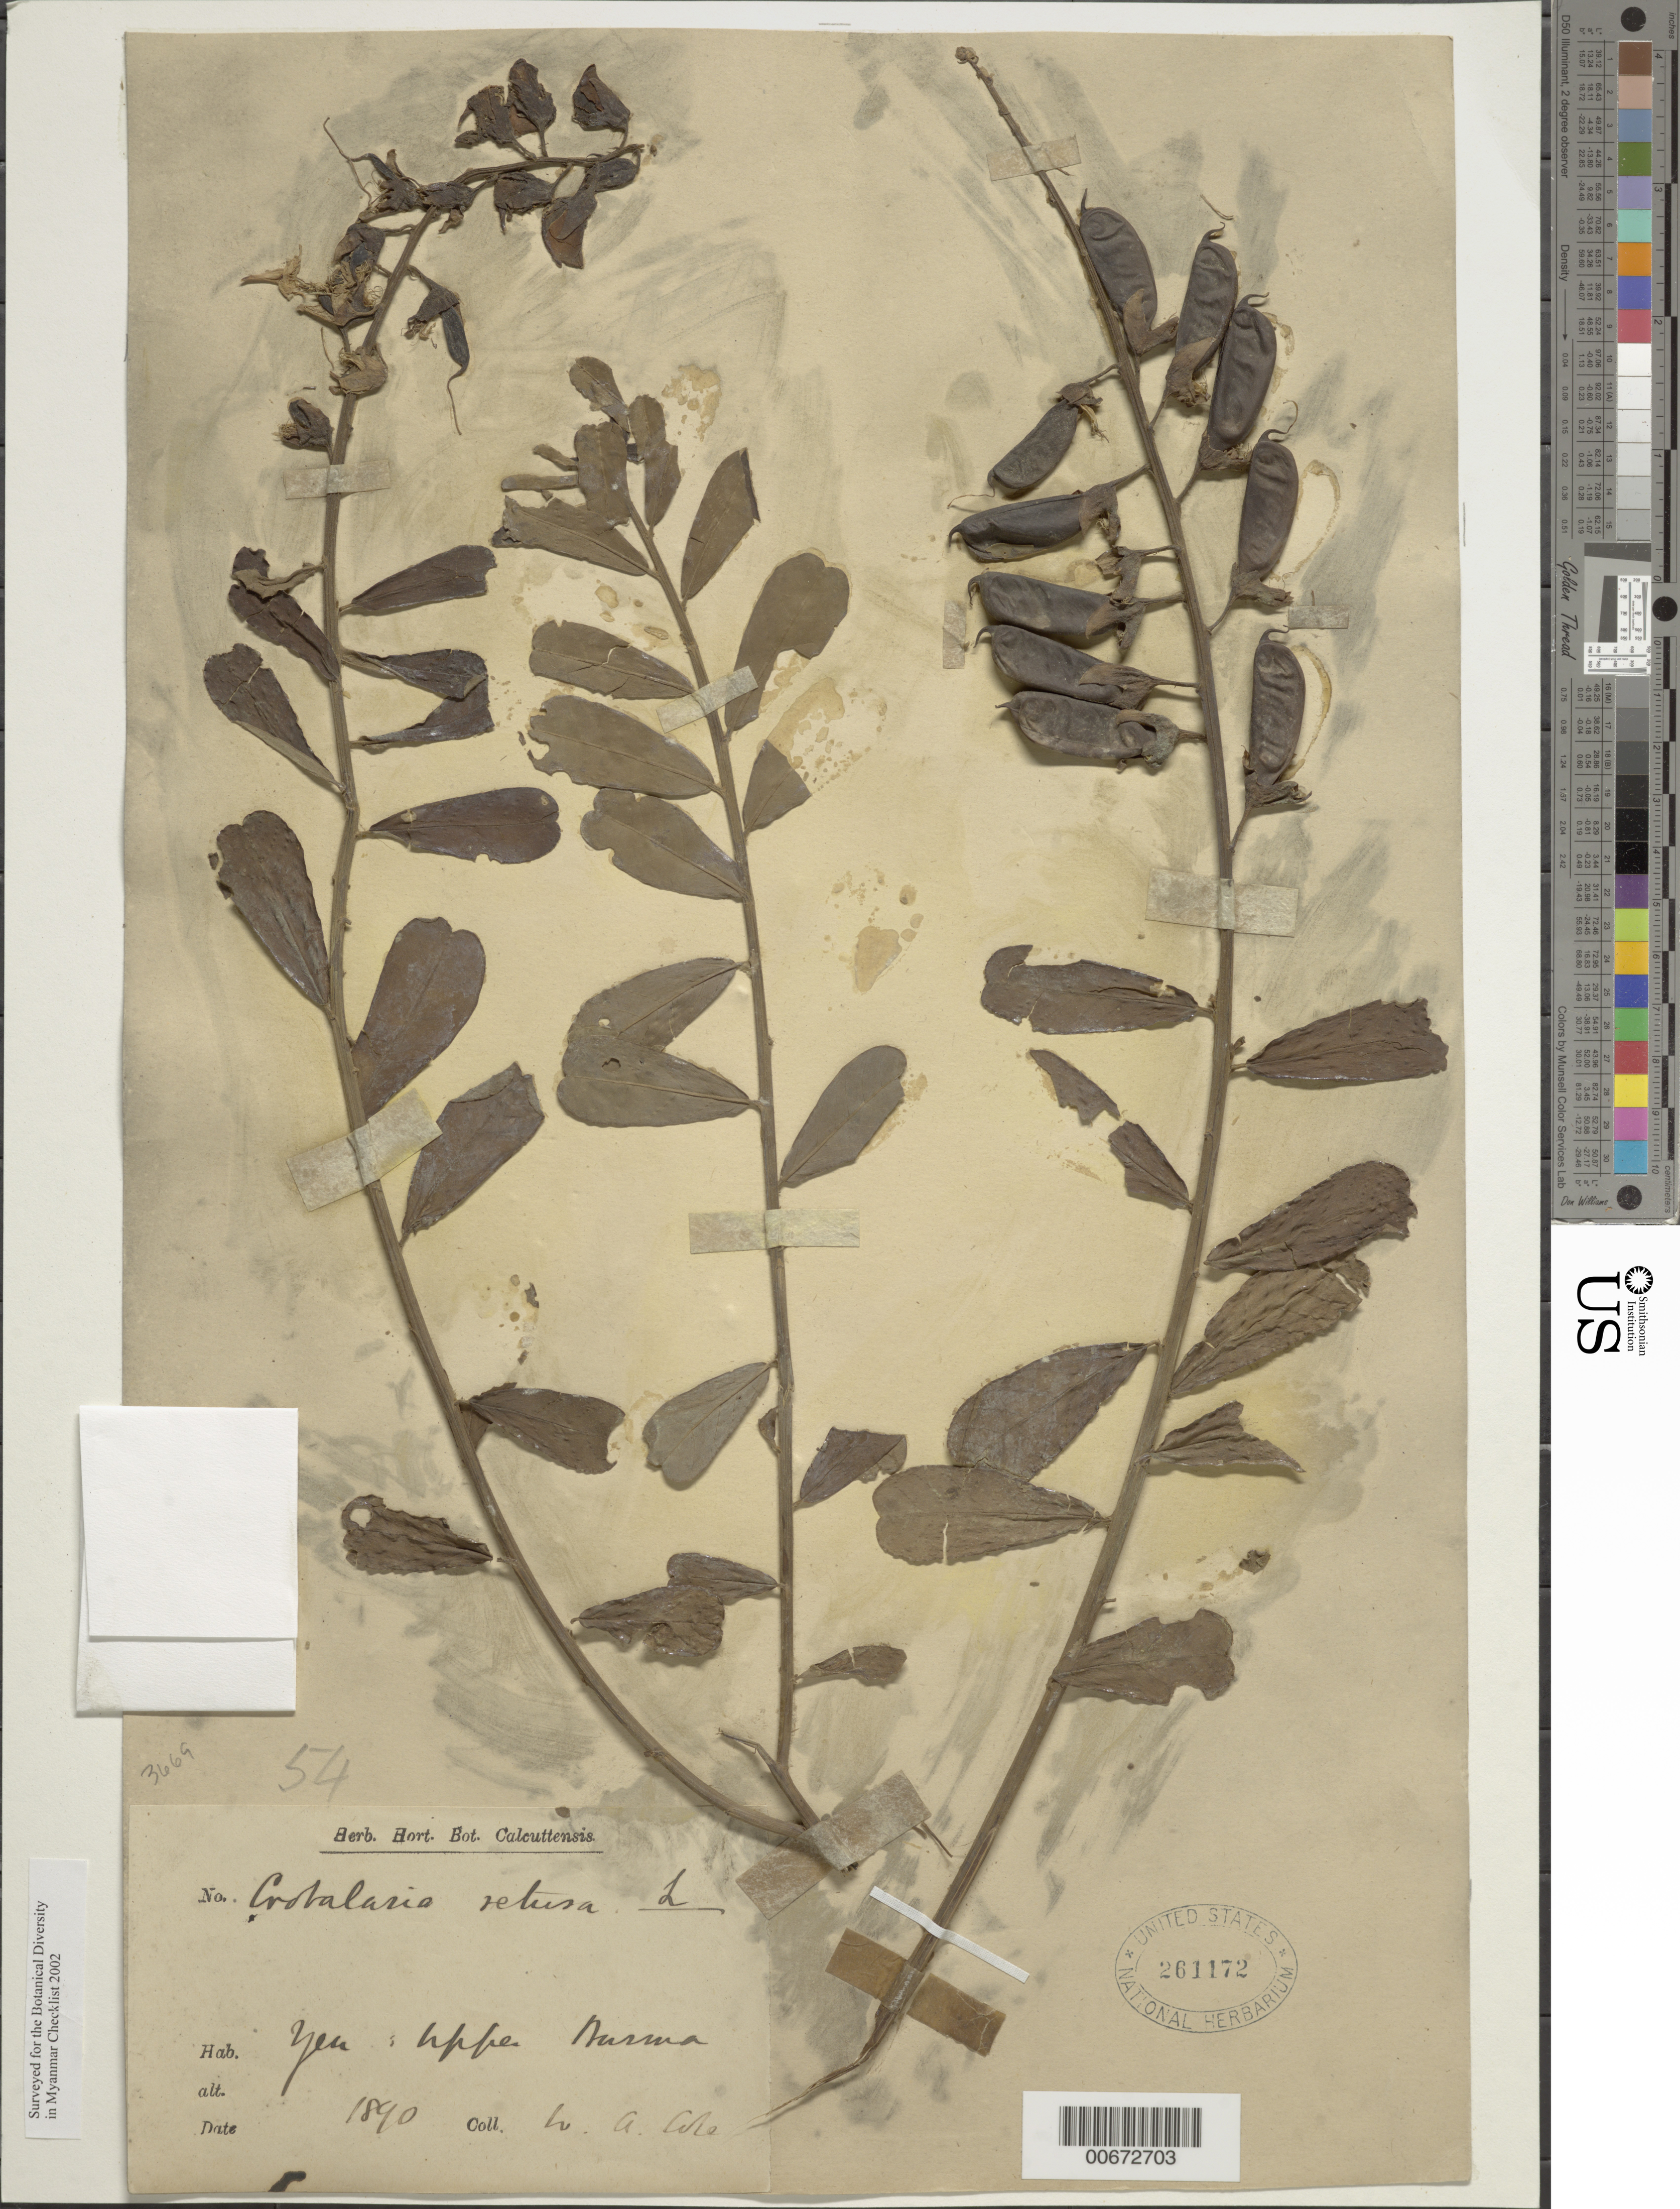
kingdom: Plantae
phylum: Tracheophyta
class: Magnoliopsida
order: Fabales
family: Fabaceae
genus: Crotalaria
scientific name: Crotalaria retusa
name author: L.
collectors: L. A. Cole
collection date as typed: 1890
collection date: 1890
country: Myanmar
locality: Upper Burma, Yeu.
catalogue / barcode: US 261172